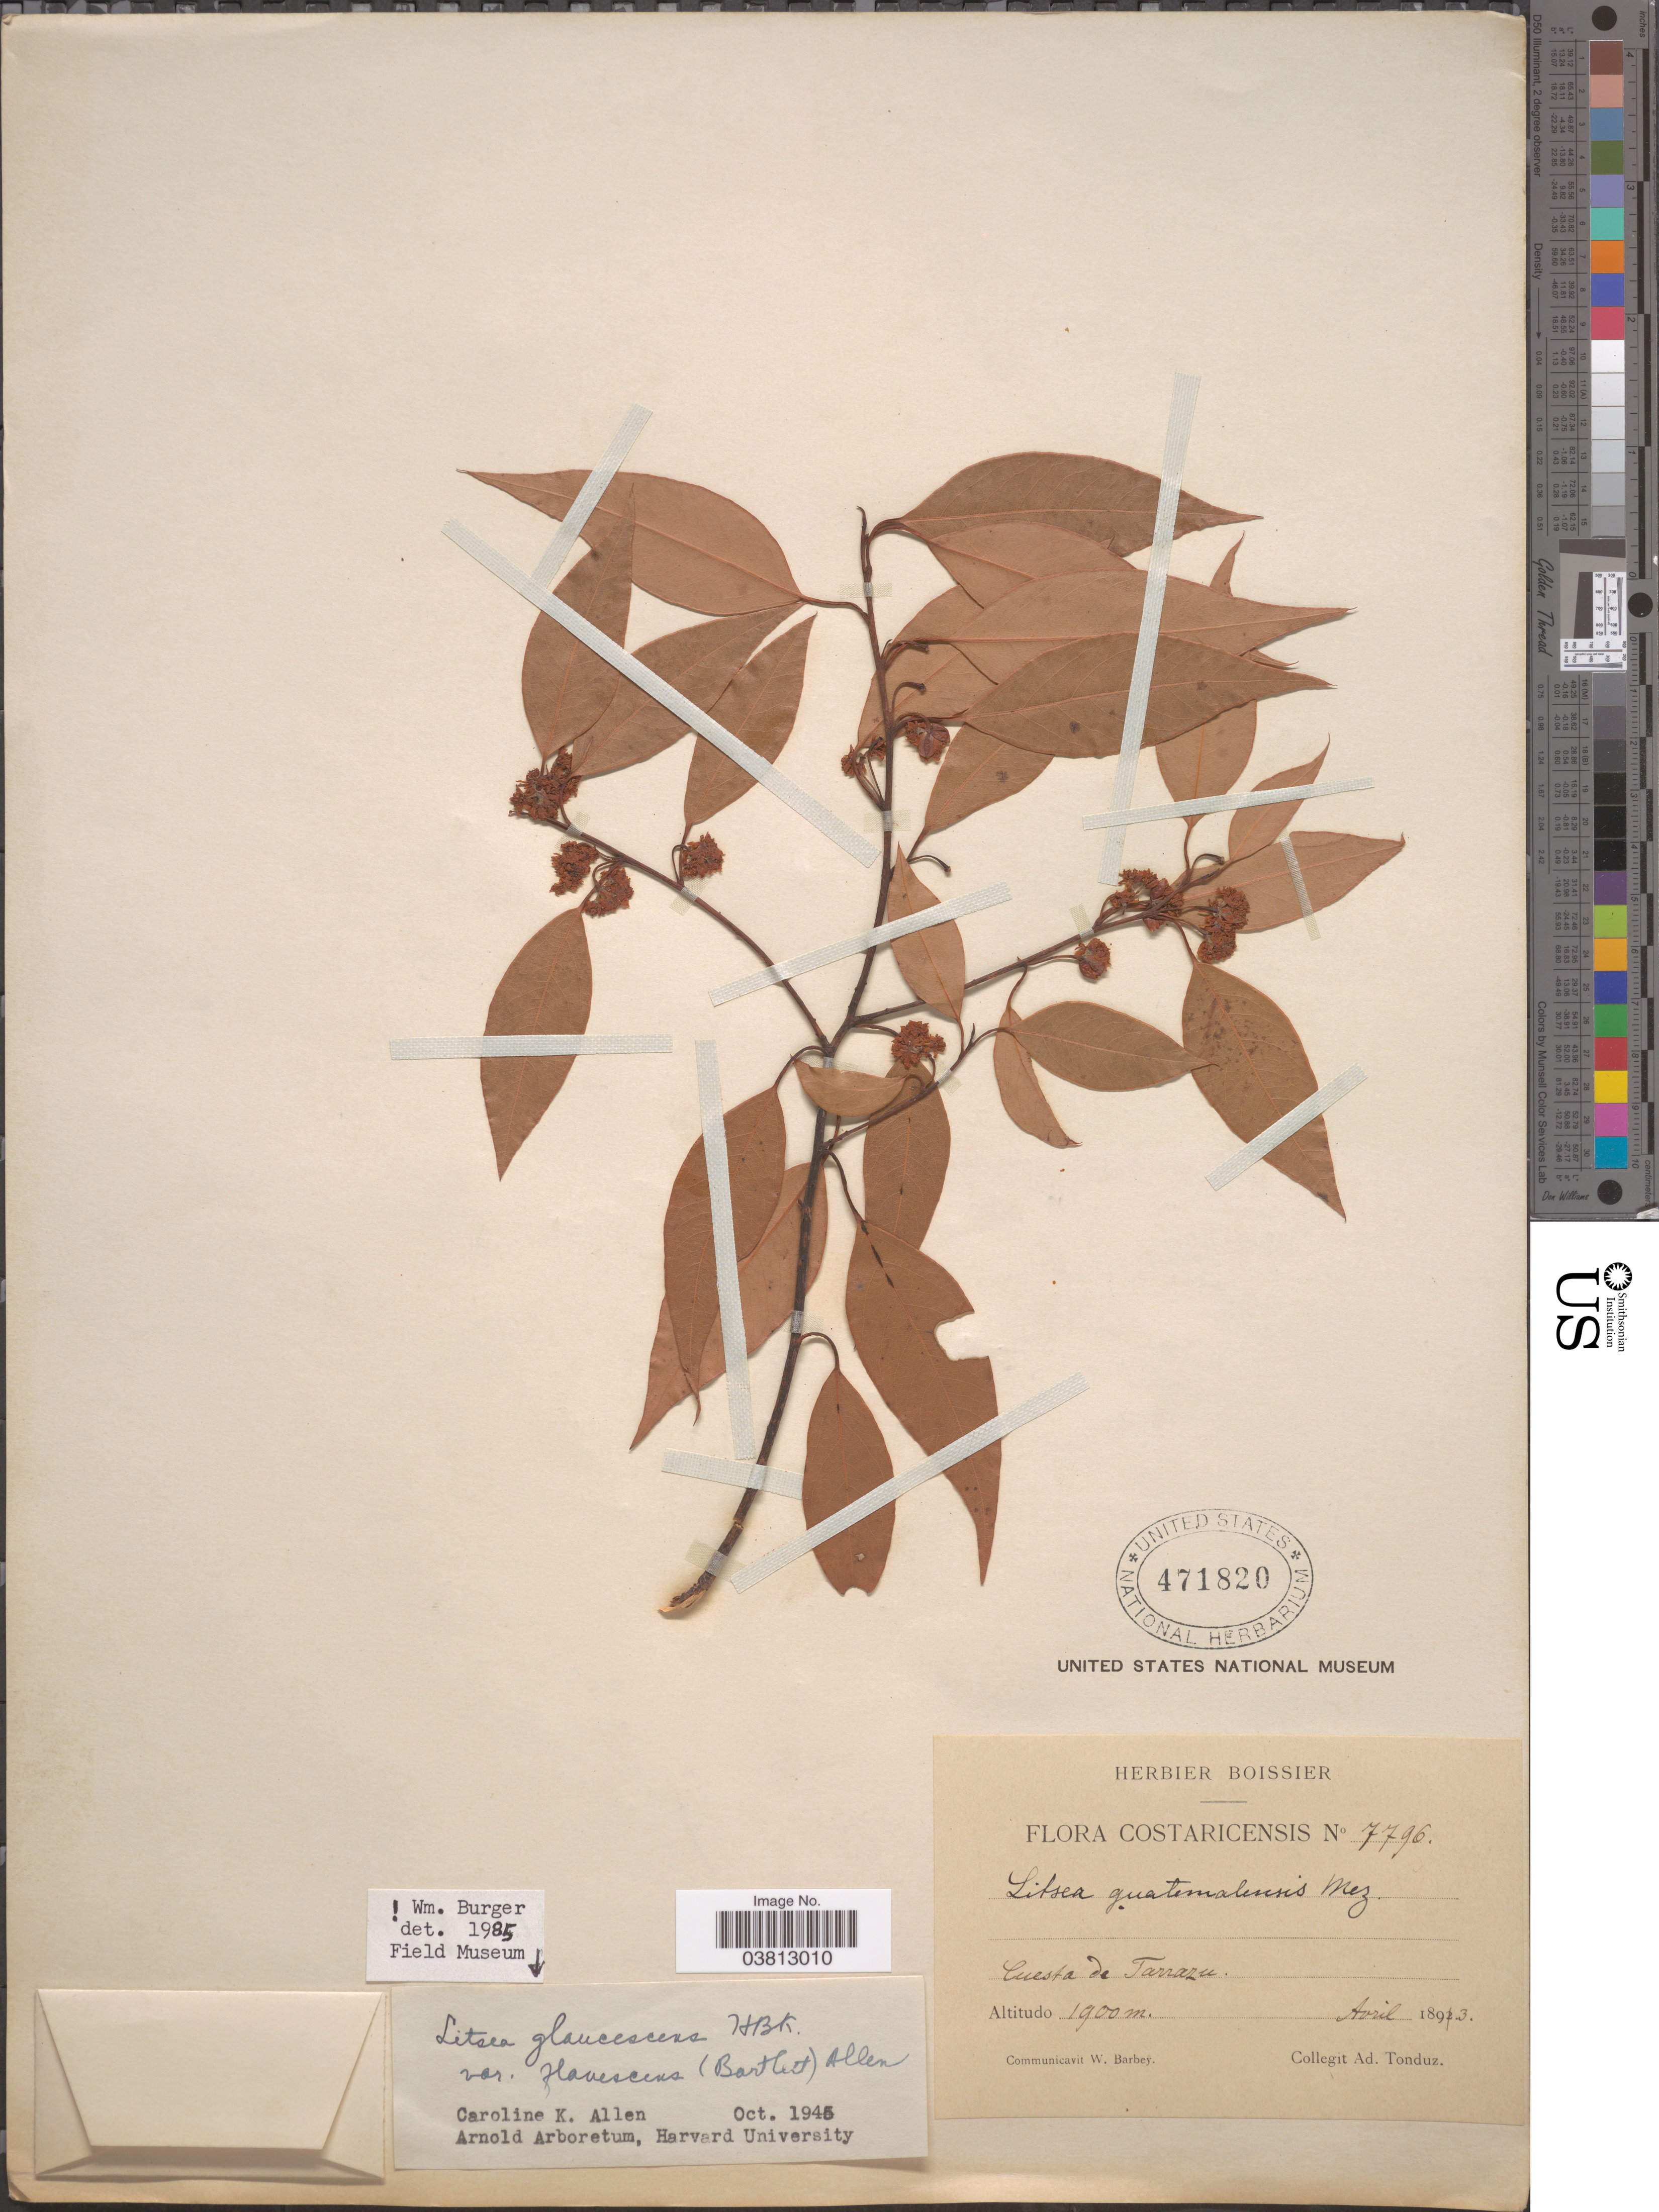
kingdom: Plantae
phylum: Tracheophyta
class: Magnoliopsida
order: Laurales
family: Lauraceae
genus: Litsea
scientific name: Litsea glaucescens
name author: Kunth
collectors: A. Tonduz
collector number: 7796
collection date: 1893-04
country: Costa Rica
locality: Cuesto de Tarrazu.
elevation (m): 1900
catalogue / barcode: US 471820